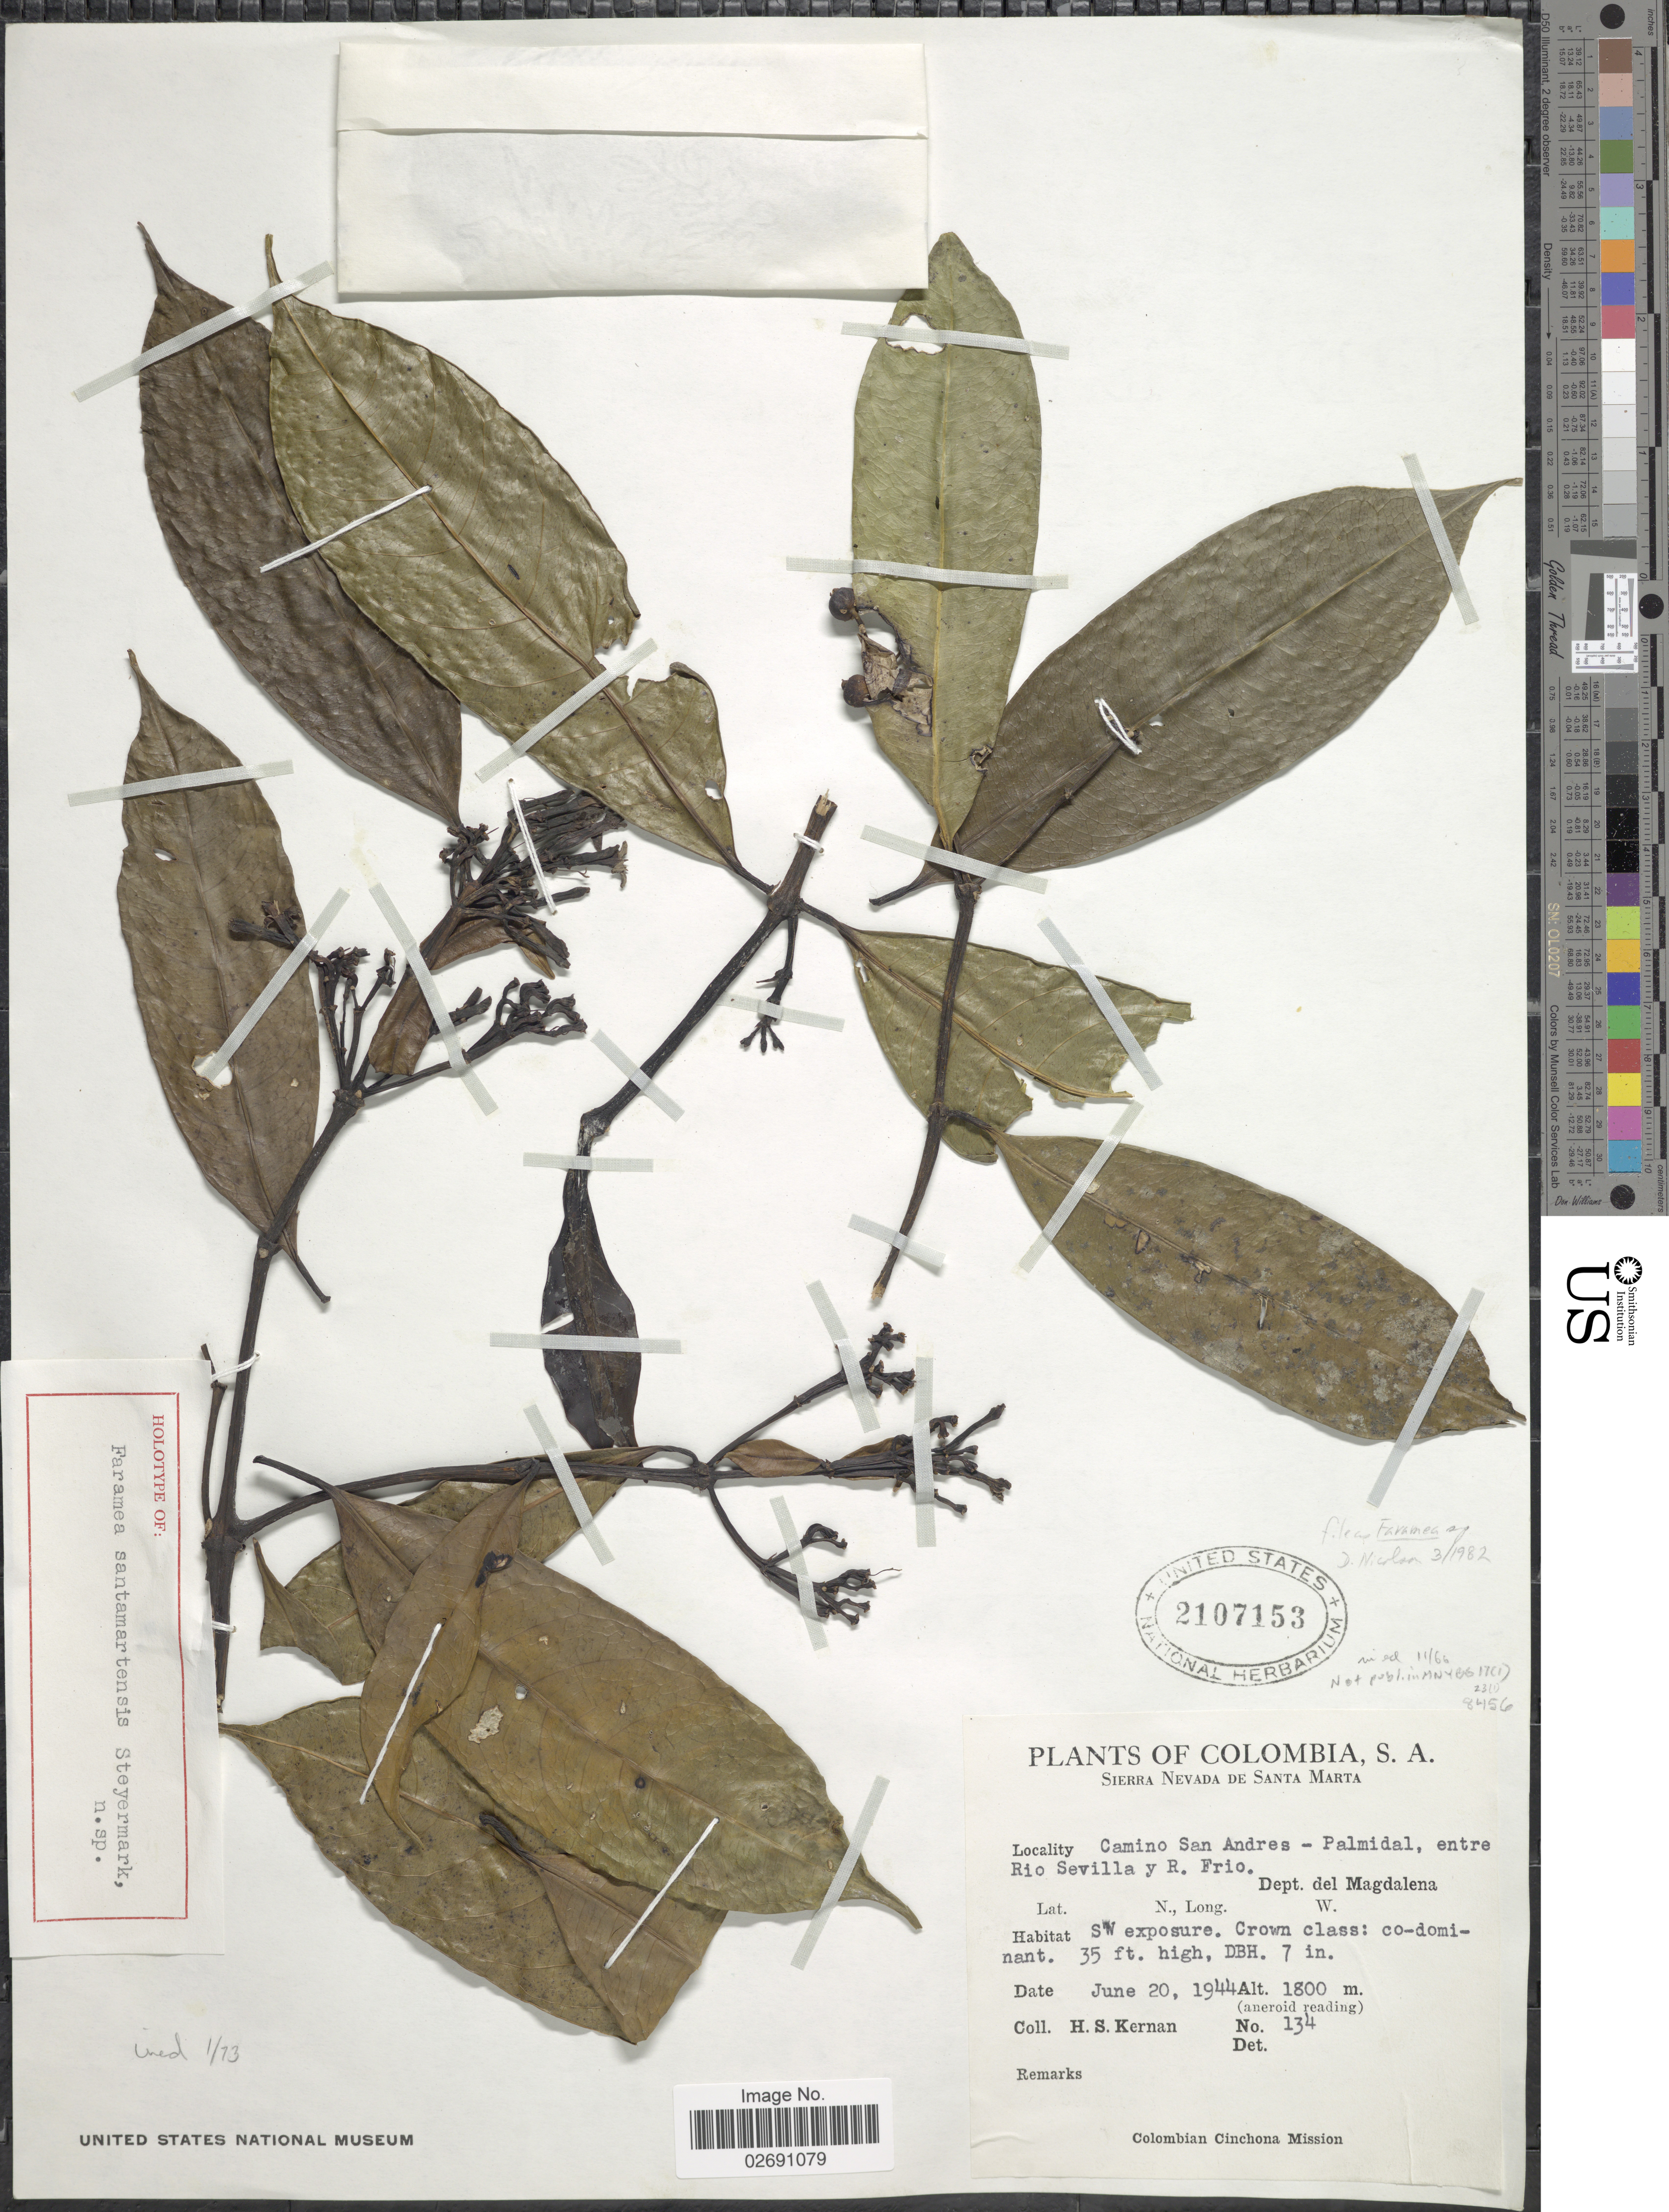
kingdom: Plantae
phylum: Tracheophyta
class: Magnoliopsida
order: Gentianales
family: Rubiaceae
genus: Faramea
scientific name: Faramea sp.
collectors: H. Kernan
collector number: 134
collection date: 1944-06-20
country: Colombia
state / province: Magdalena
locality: Sierra Nevada de Santa Marta, Camino San Andres-Palmidal, entre Rio Sevilla y R. Frop. SW exposure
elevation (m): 1800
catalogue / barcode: US 2107153